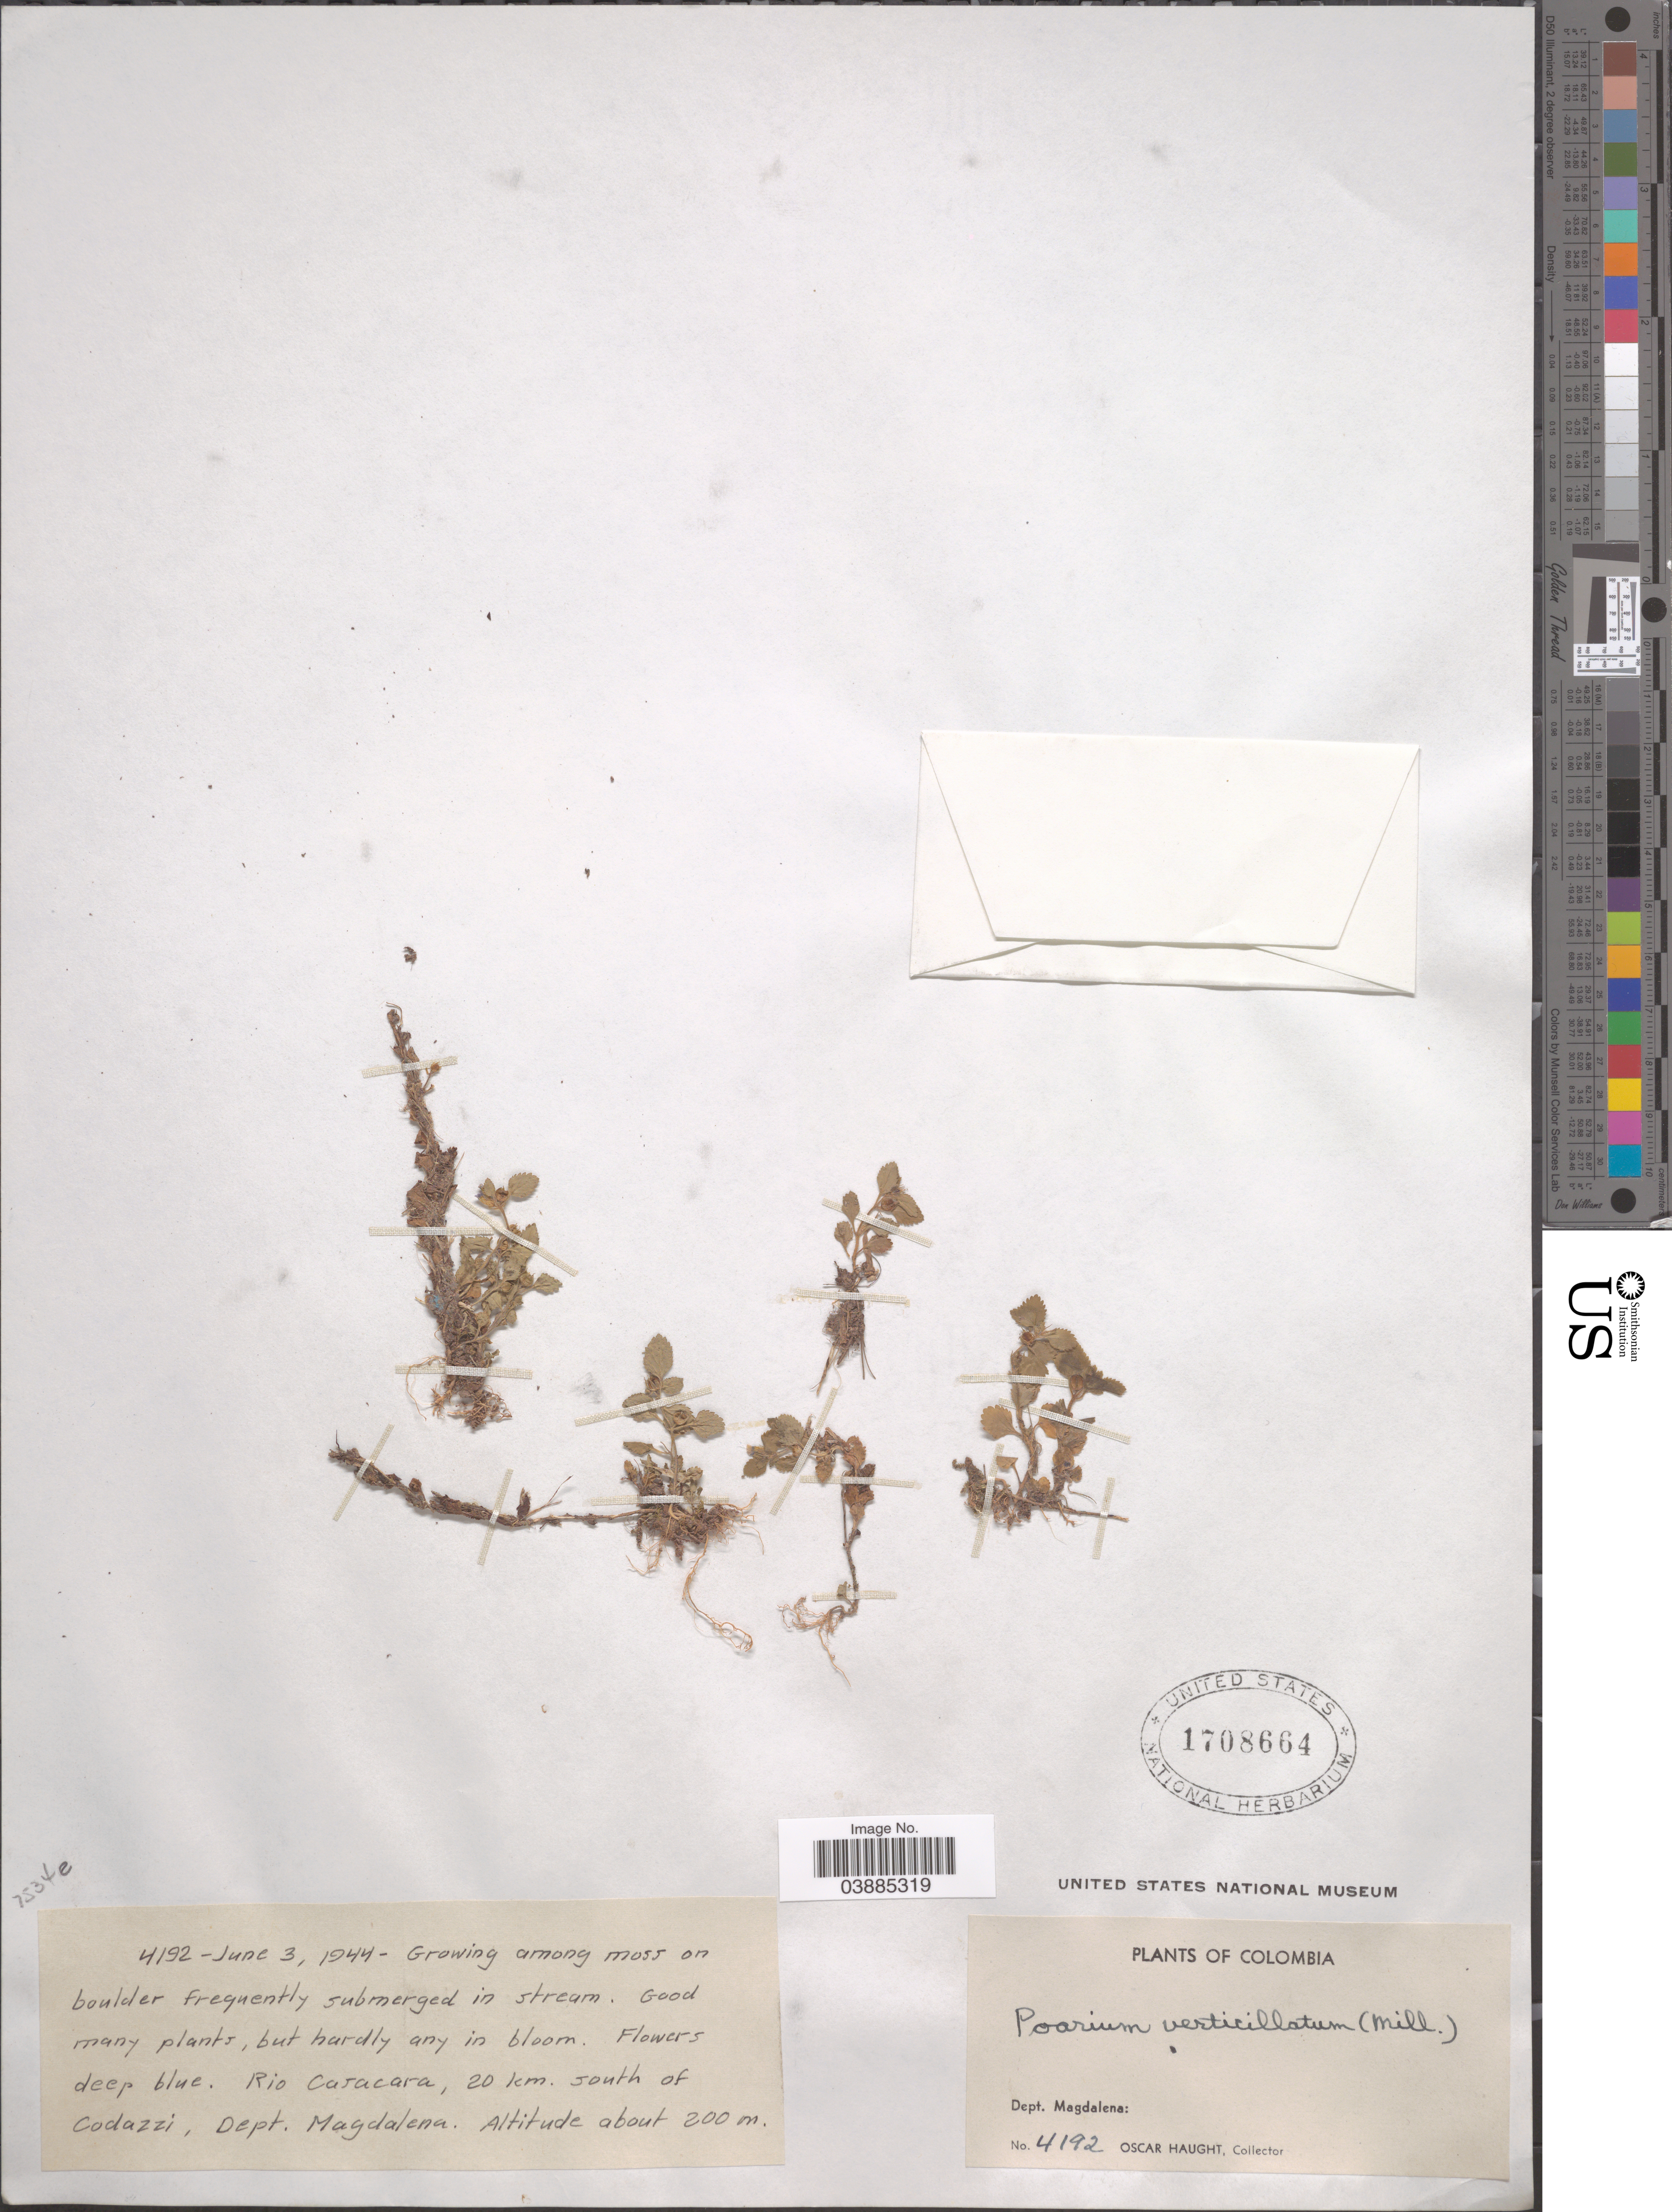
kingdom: Plantae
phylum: Tracheophyta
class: Magnoliopsida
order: Lamiales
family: Plantaginaceae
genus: Poarium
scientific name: Poarium verticillatum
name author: (Mill.) Pennell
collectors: O. L. Haught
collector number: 4192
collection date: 1944-06-03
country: Colombia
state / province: Magdalena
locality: Rio Caracara, 20 km. south of Codazzi, Dept. Magdalena.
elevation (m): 200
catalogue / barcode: US 1708664